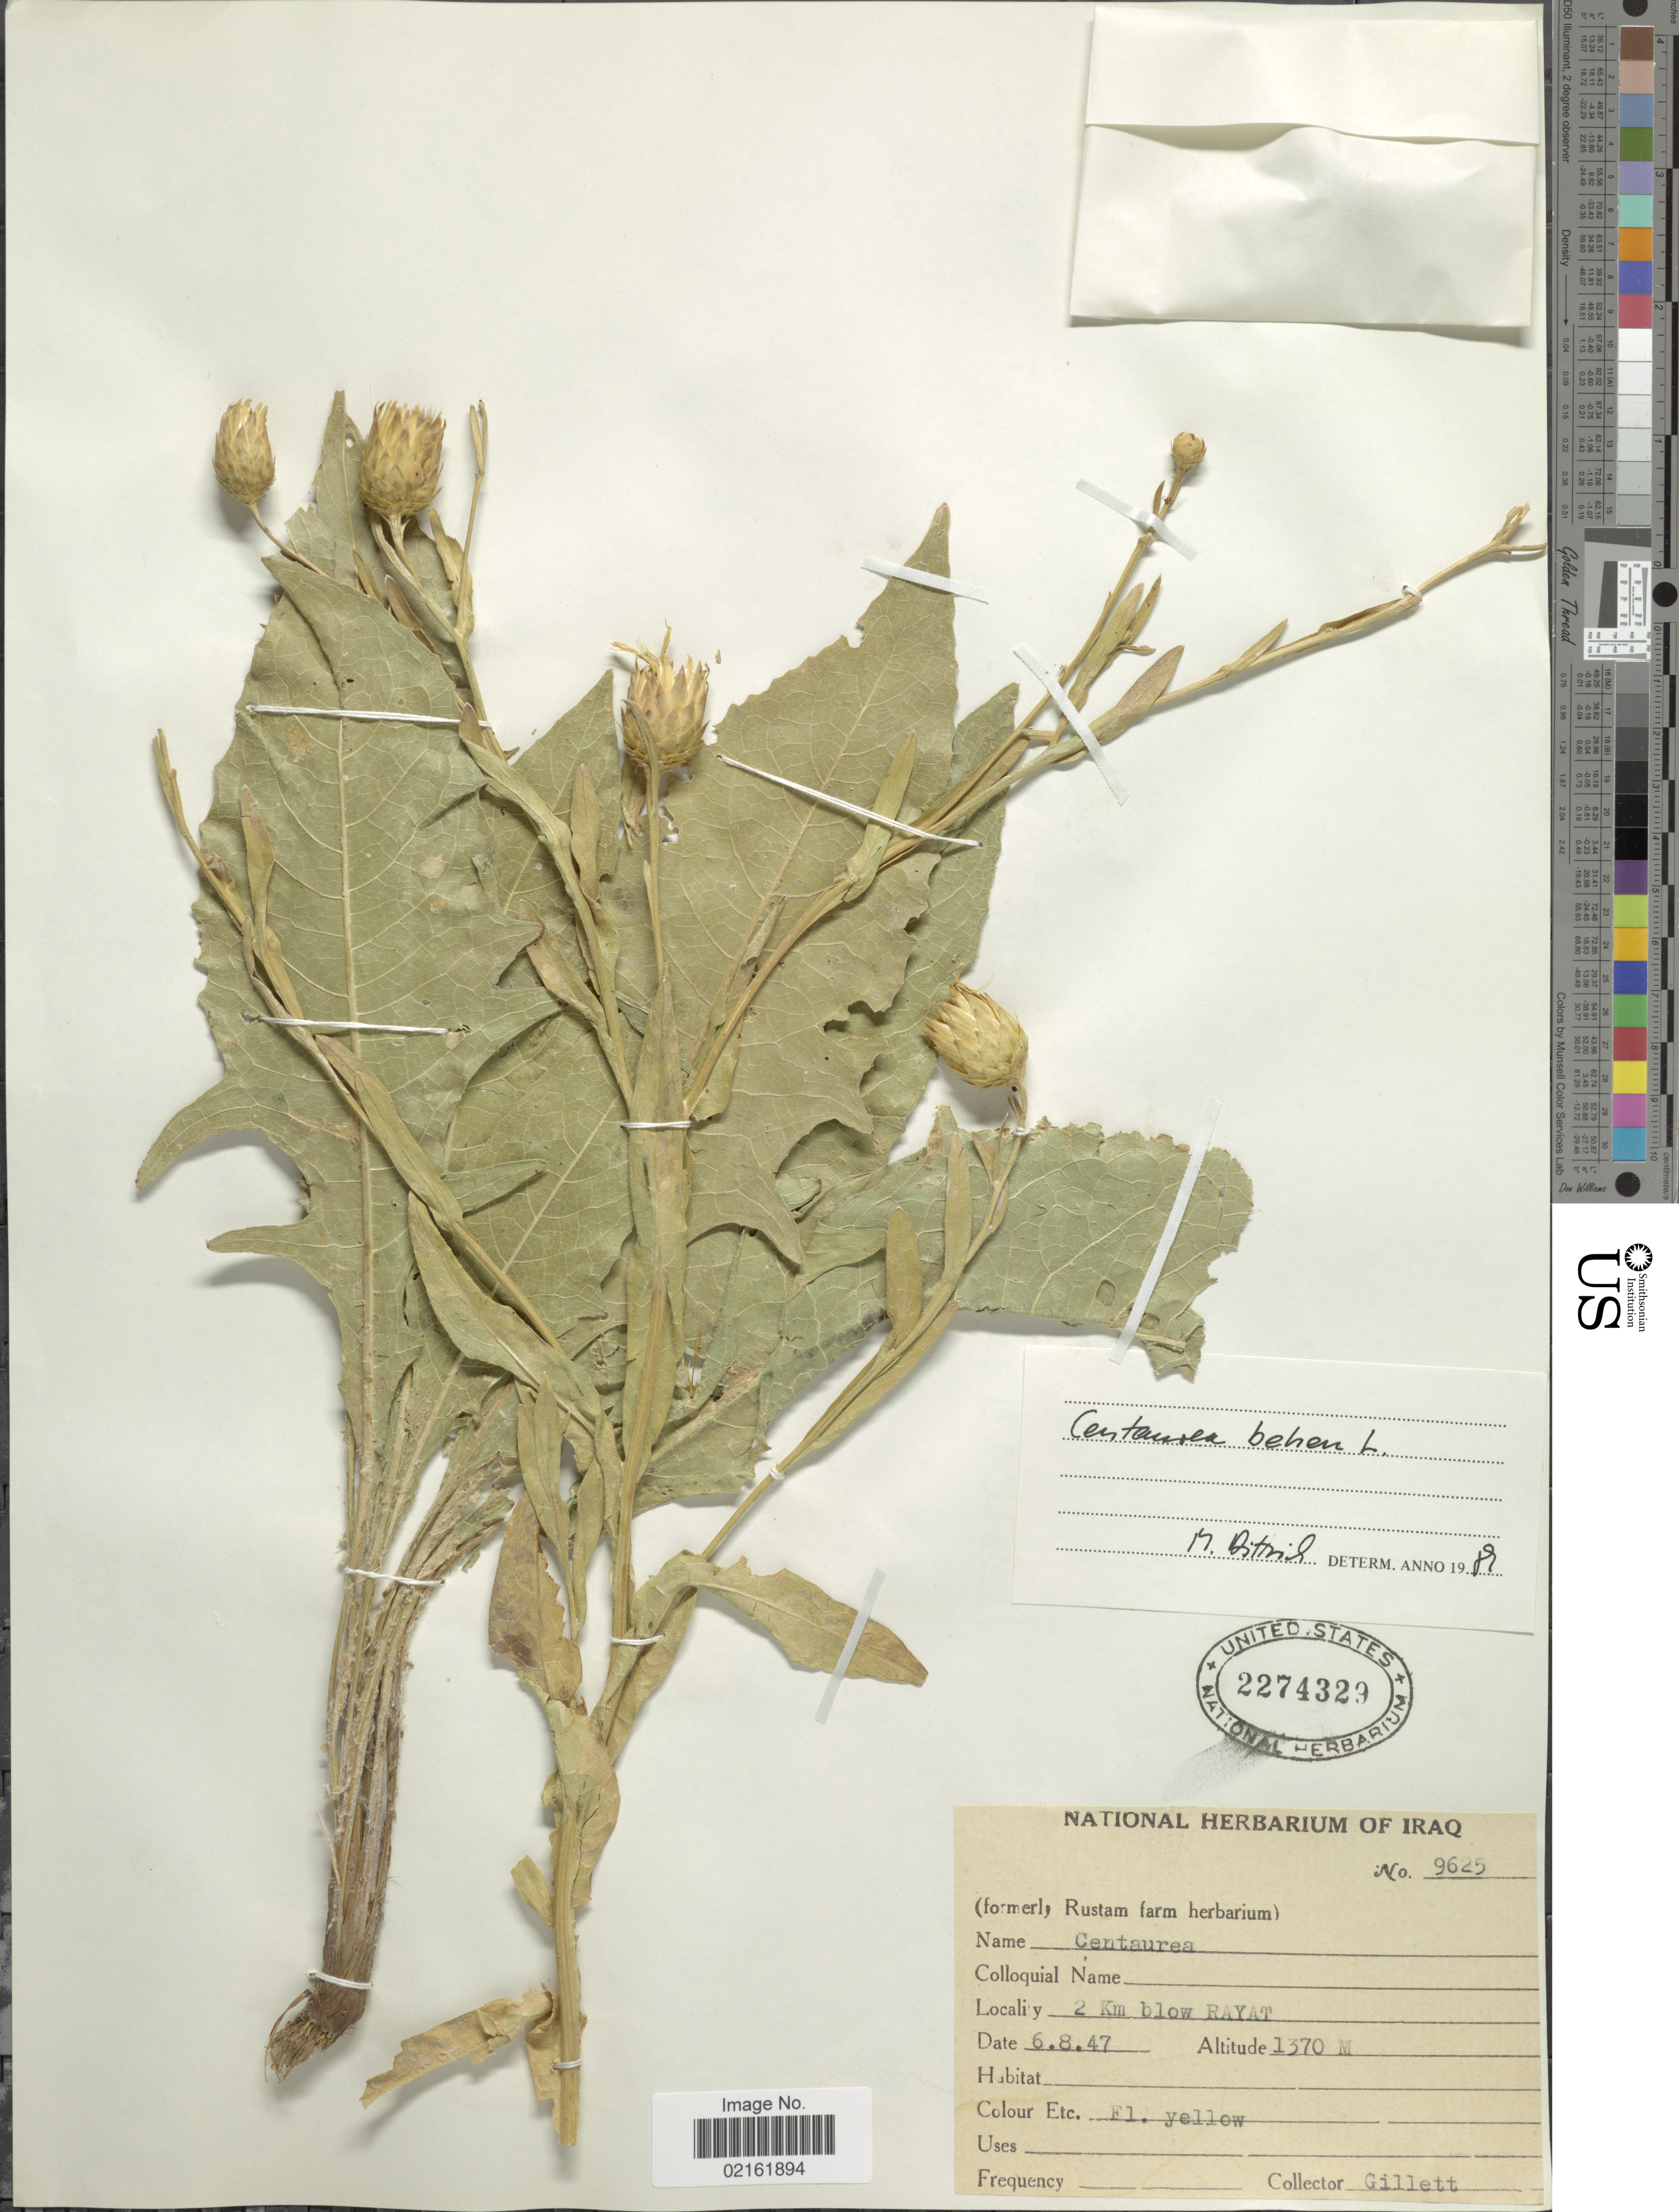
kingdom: Plantae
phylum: Tracheophyta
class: Magnoliopsida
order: Asterales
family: Asteraceae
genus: Centaurea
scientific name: Centaurea behen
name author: L.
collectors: Gillett, --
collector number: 9625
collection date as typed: Transcribed d/m/y: 6/8/47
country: Iraq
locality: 2 Km blow Rayat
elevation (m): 1370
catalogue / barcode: US 2274329